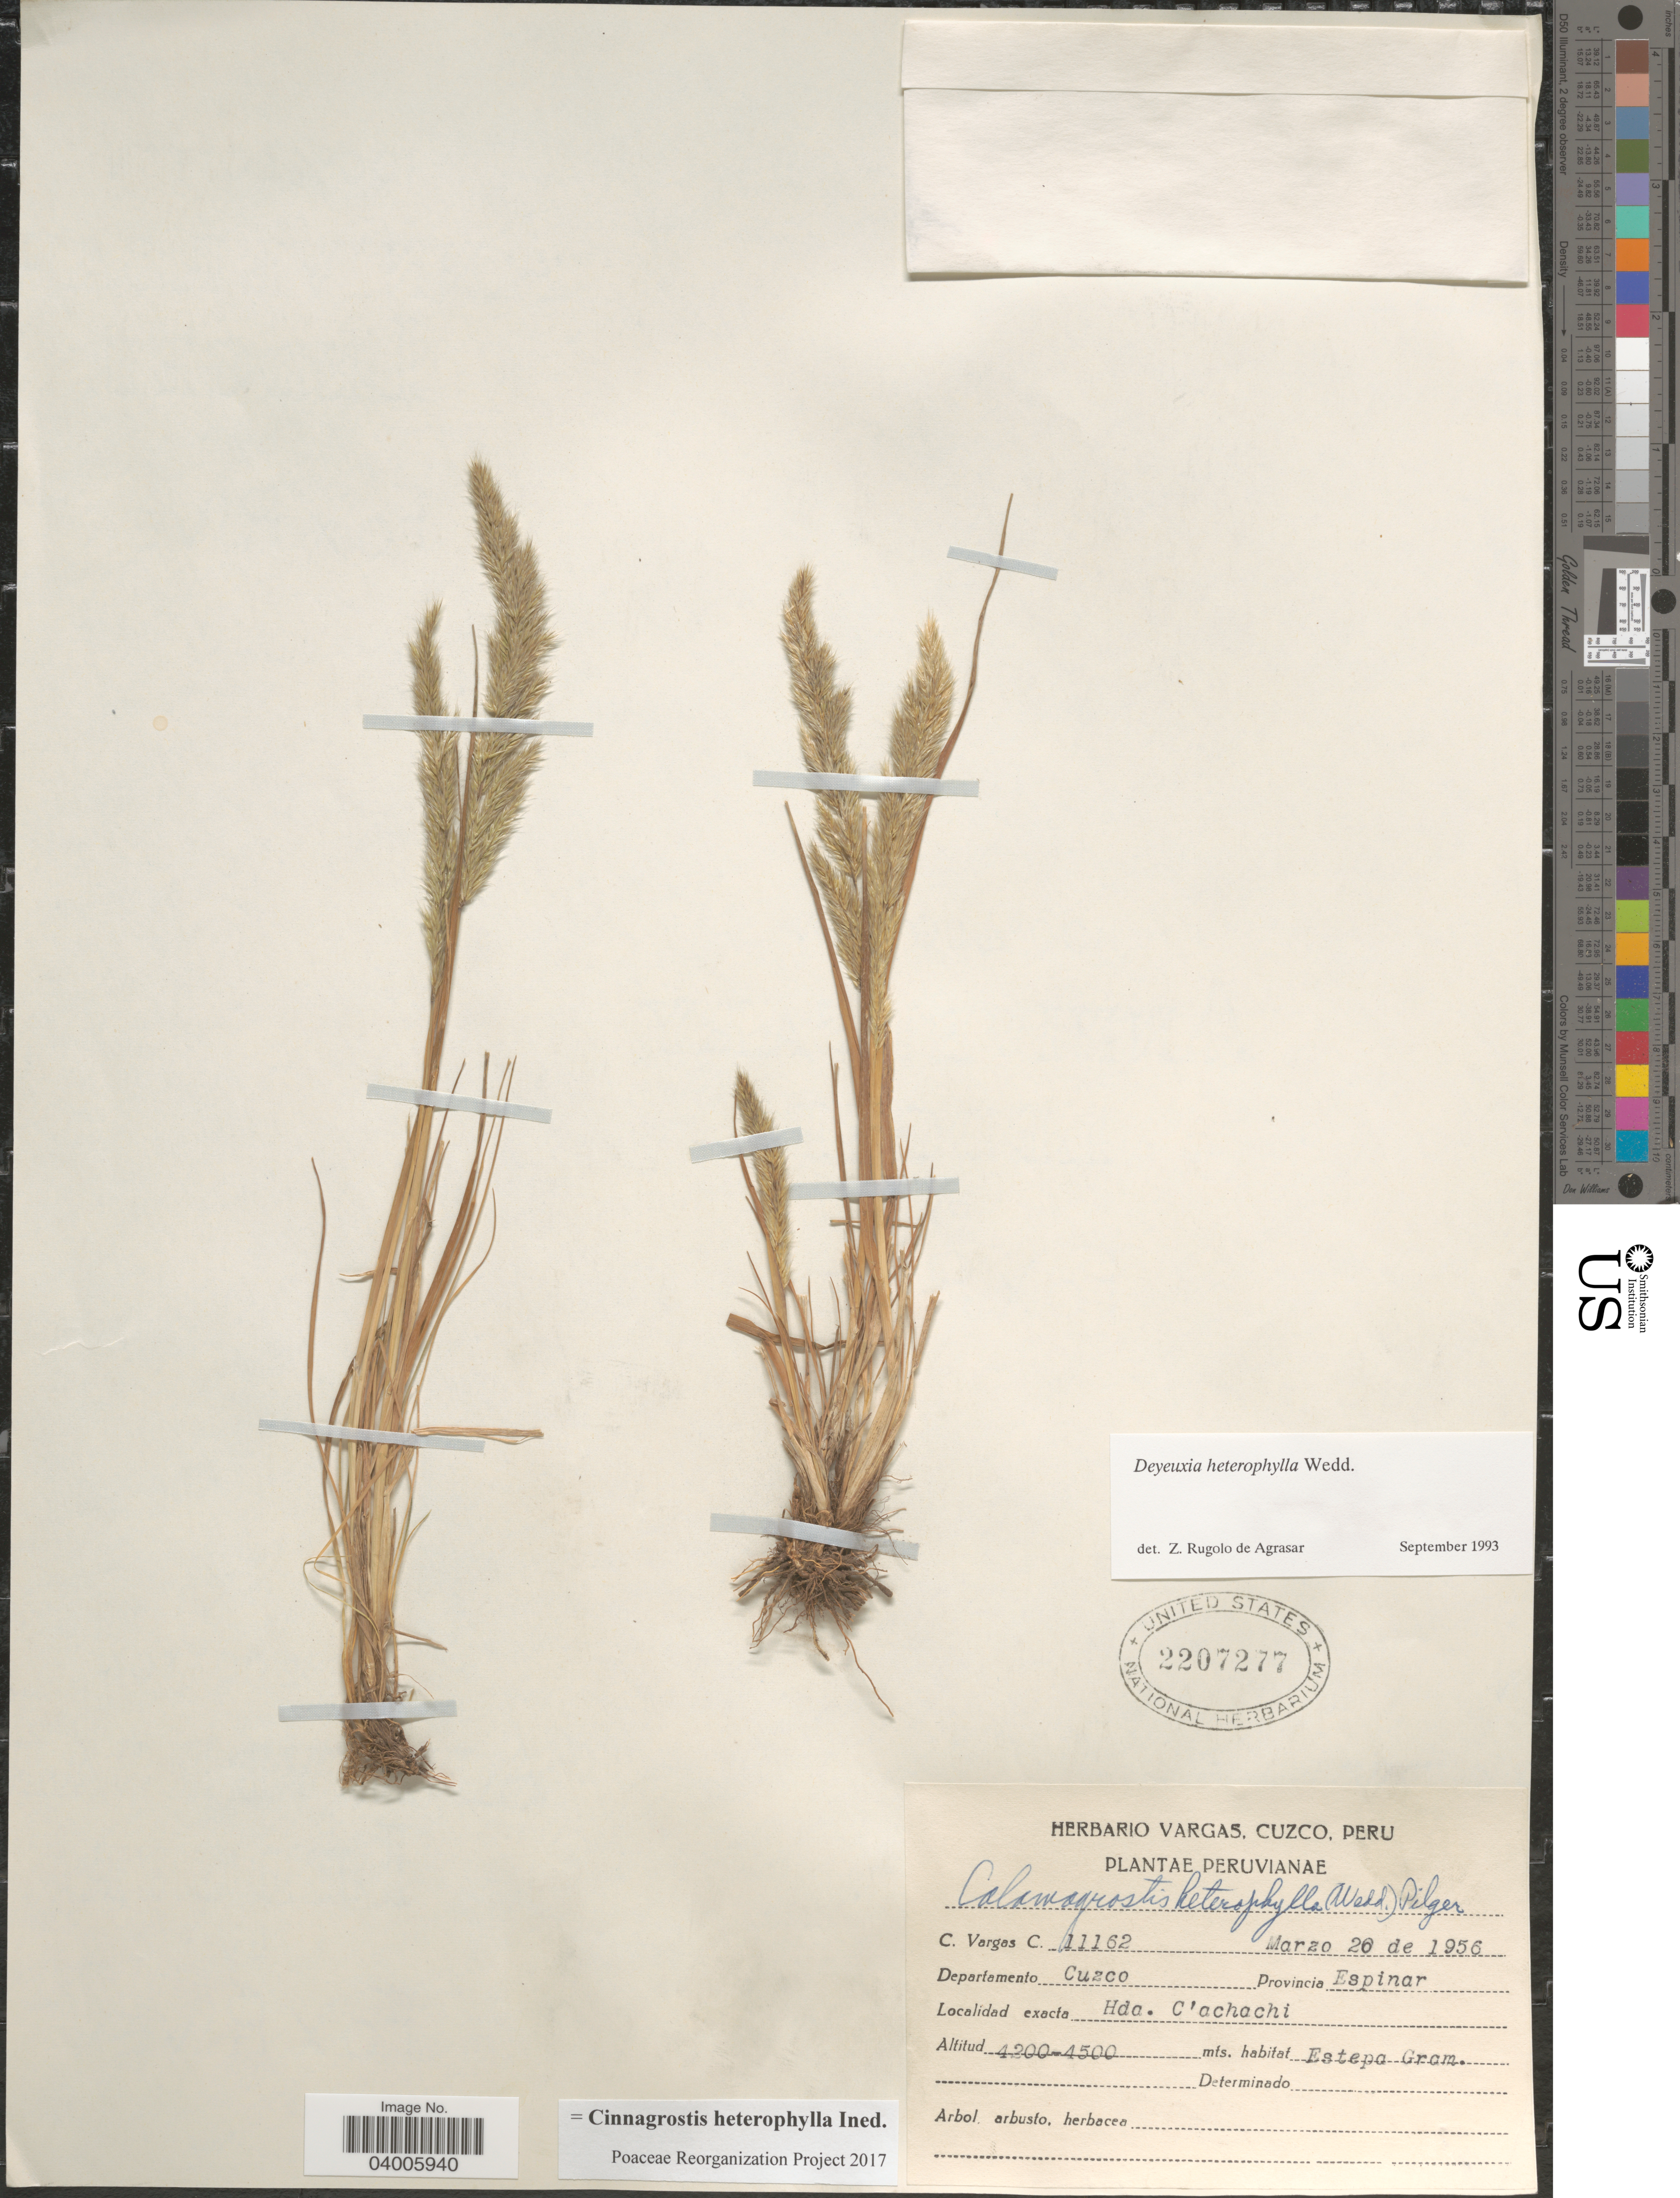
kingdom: Plantae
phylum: Tracheophyta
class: Liliopsida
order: Poales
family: Poaceae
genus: Cinnagrostis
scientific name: Cinnagrostis heterophylla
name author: (Wedd.) P.M. Peterson et al.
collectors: C. Vargas Calderón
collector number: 11162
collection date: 1956-03-26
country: Peru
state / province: Cusco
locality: Departamento Cuzco. Provincia Espinar. Hda. C'achachi.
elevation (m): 4200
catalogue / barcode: US 2207277